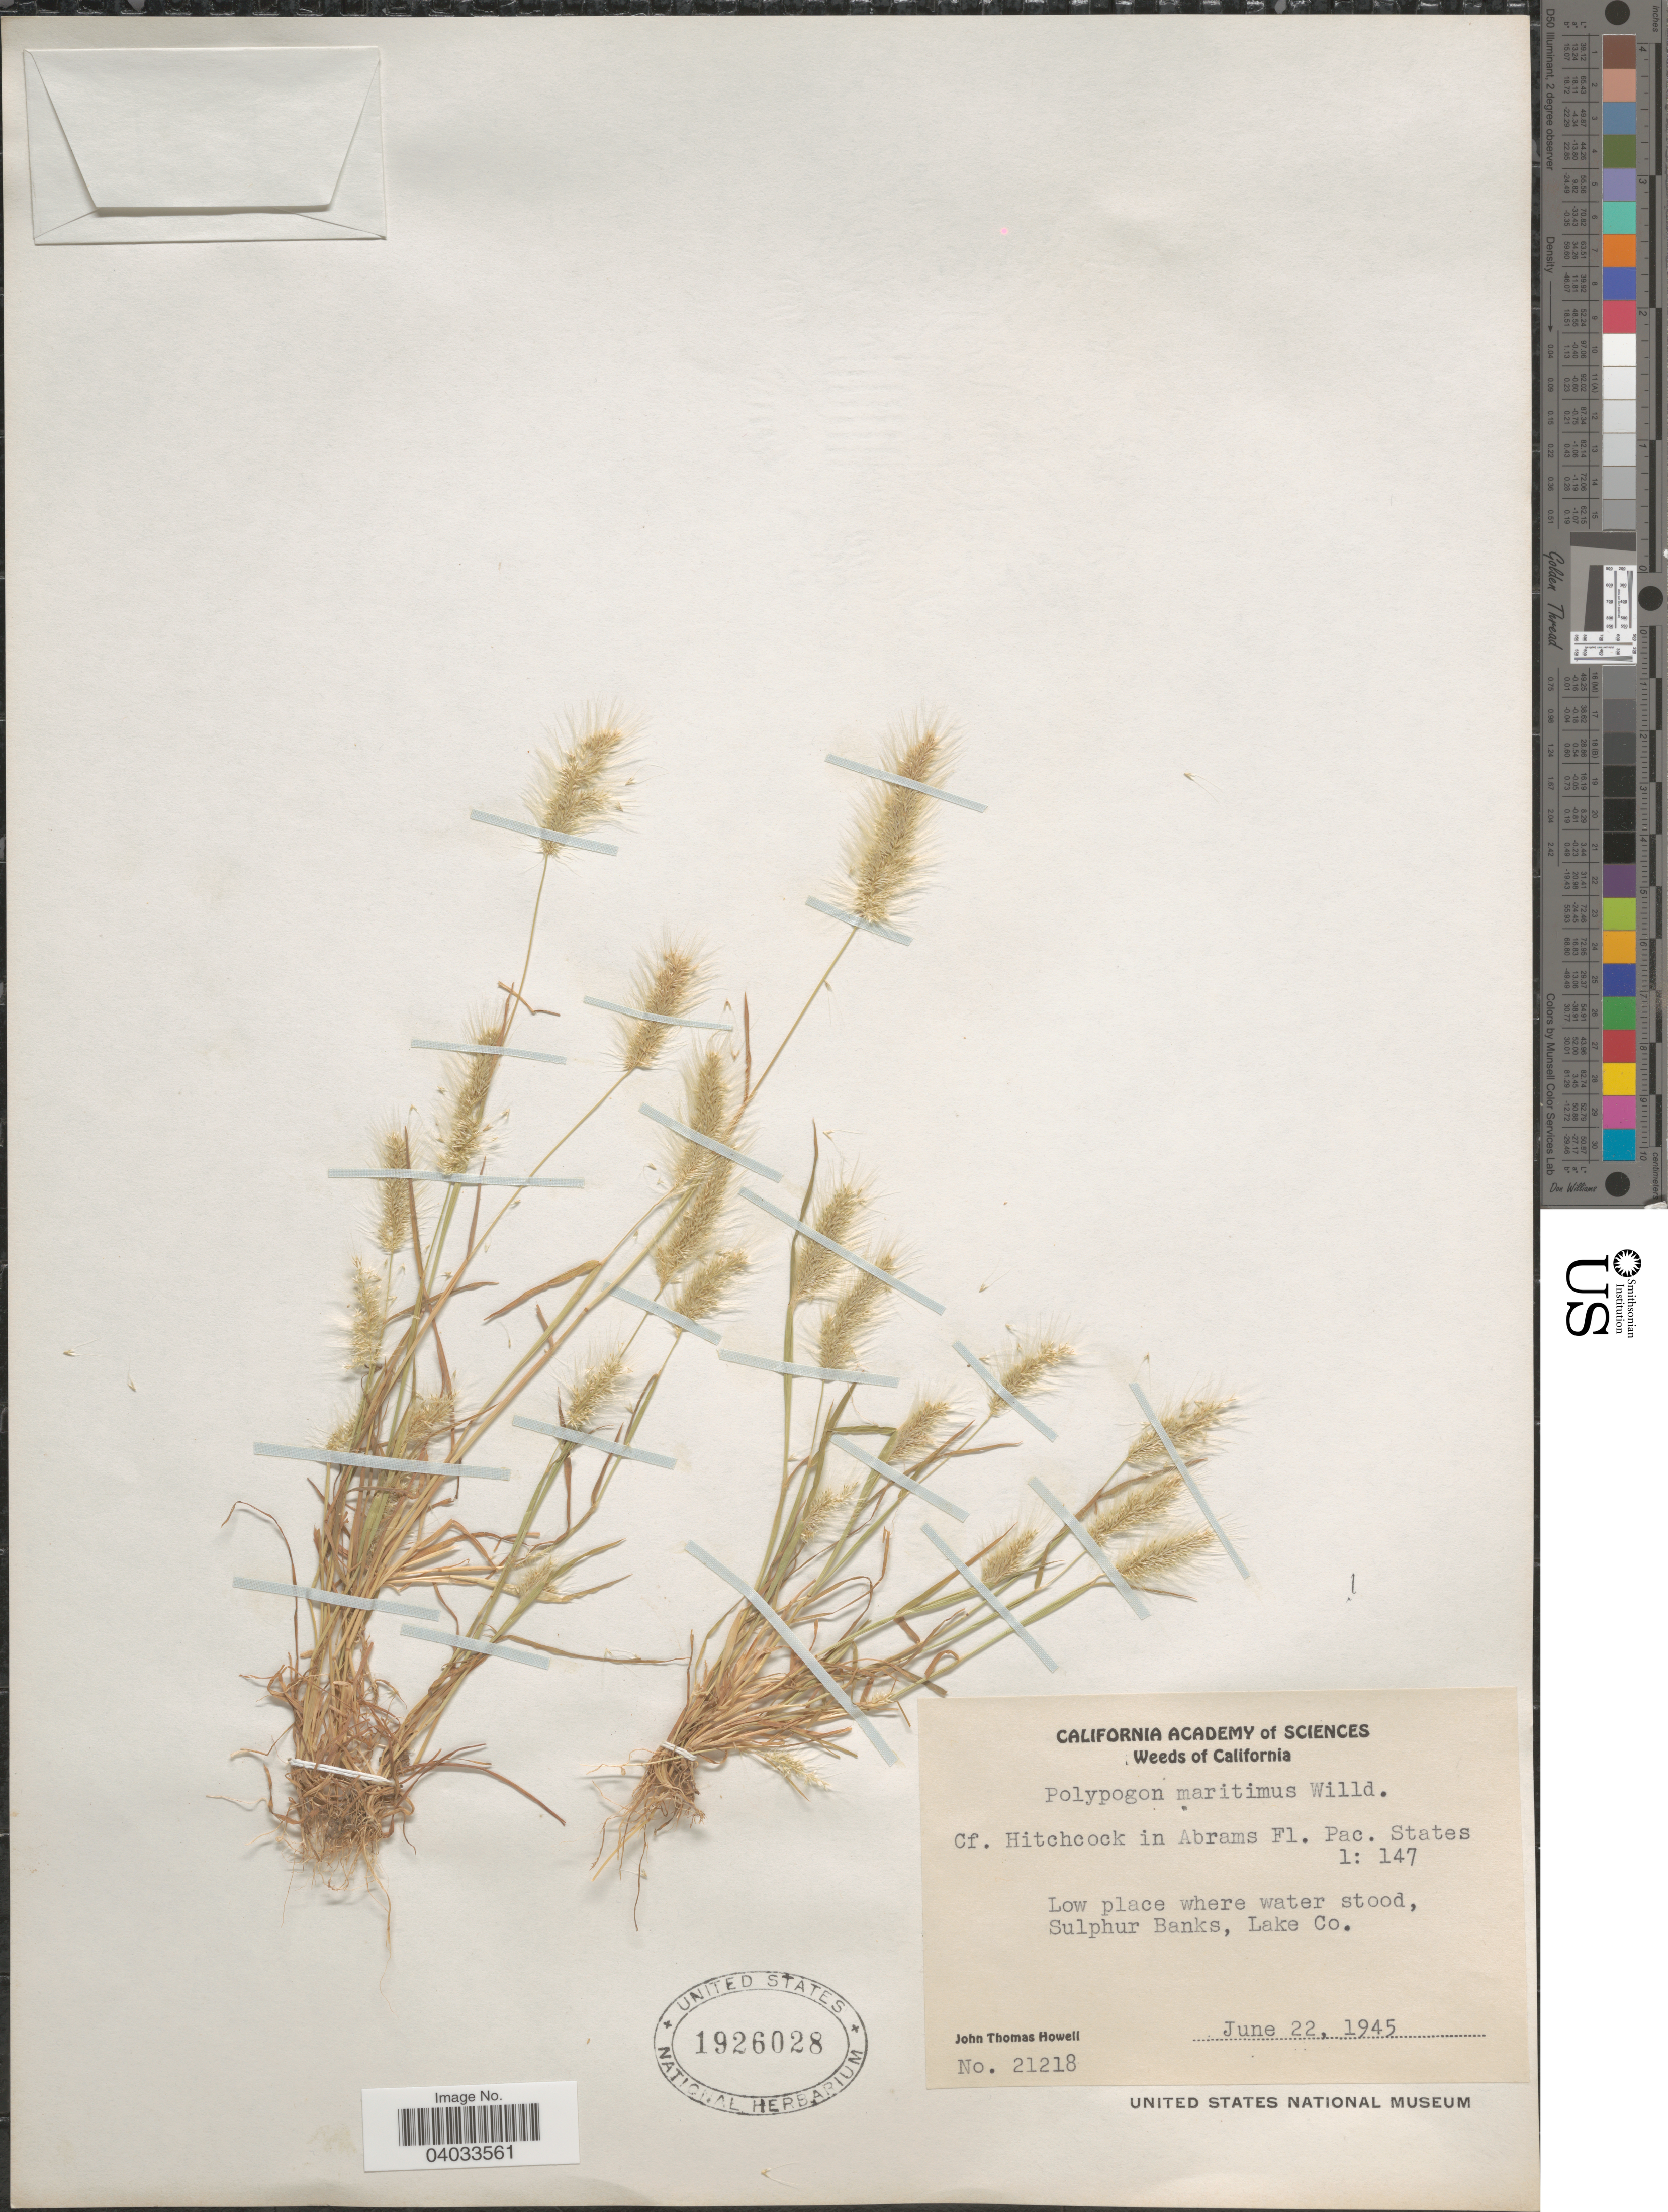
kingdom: Plantae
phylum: Tracheophyta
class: Liliopsida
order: Poales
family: Poaceae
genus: Polypogon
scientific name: Polypogon maritimus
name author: Willd.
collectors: J. T. Howell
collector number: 21218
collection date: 1945-06-22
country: United States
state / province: California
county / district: Lake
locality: Low place where water stood, Sulphur Banks, Lake Co.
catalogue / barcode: US 1926028